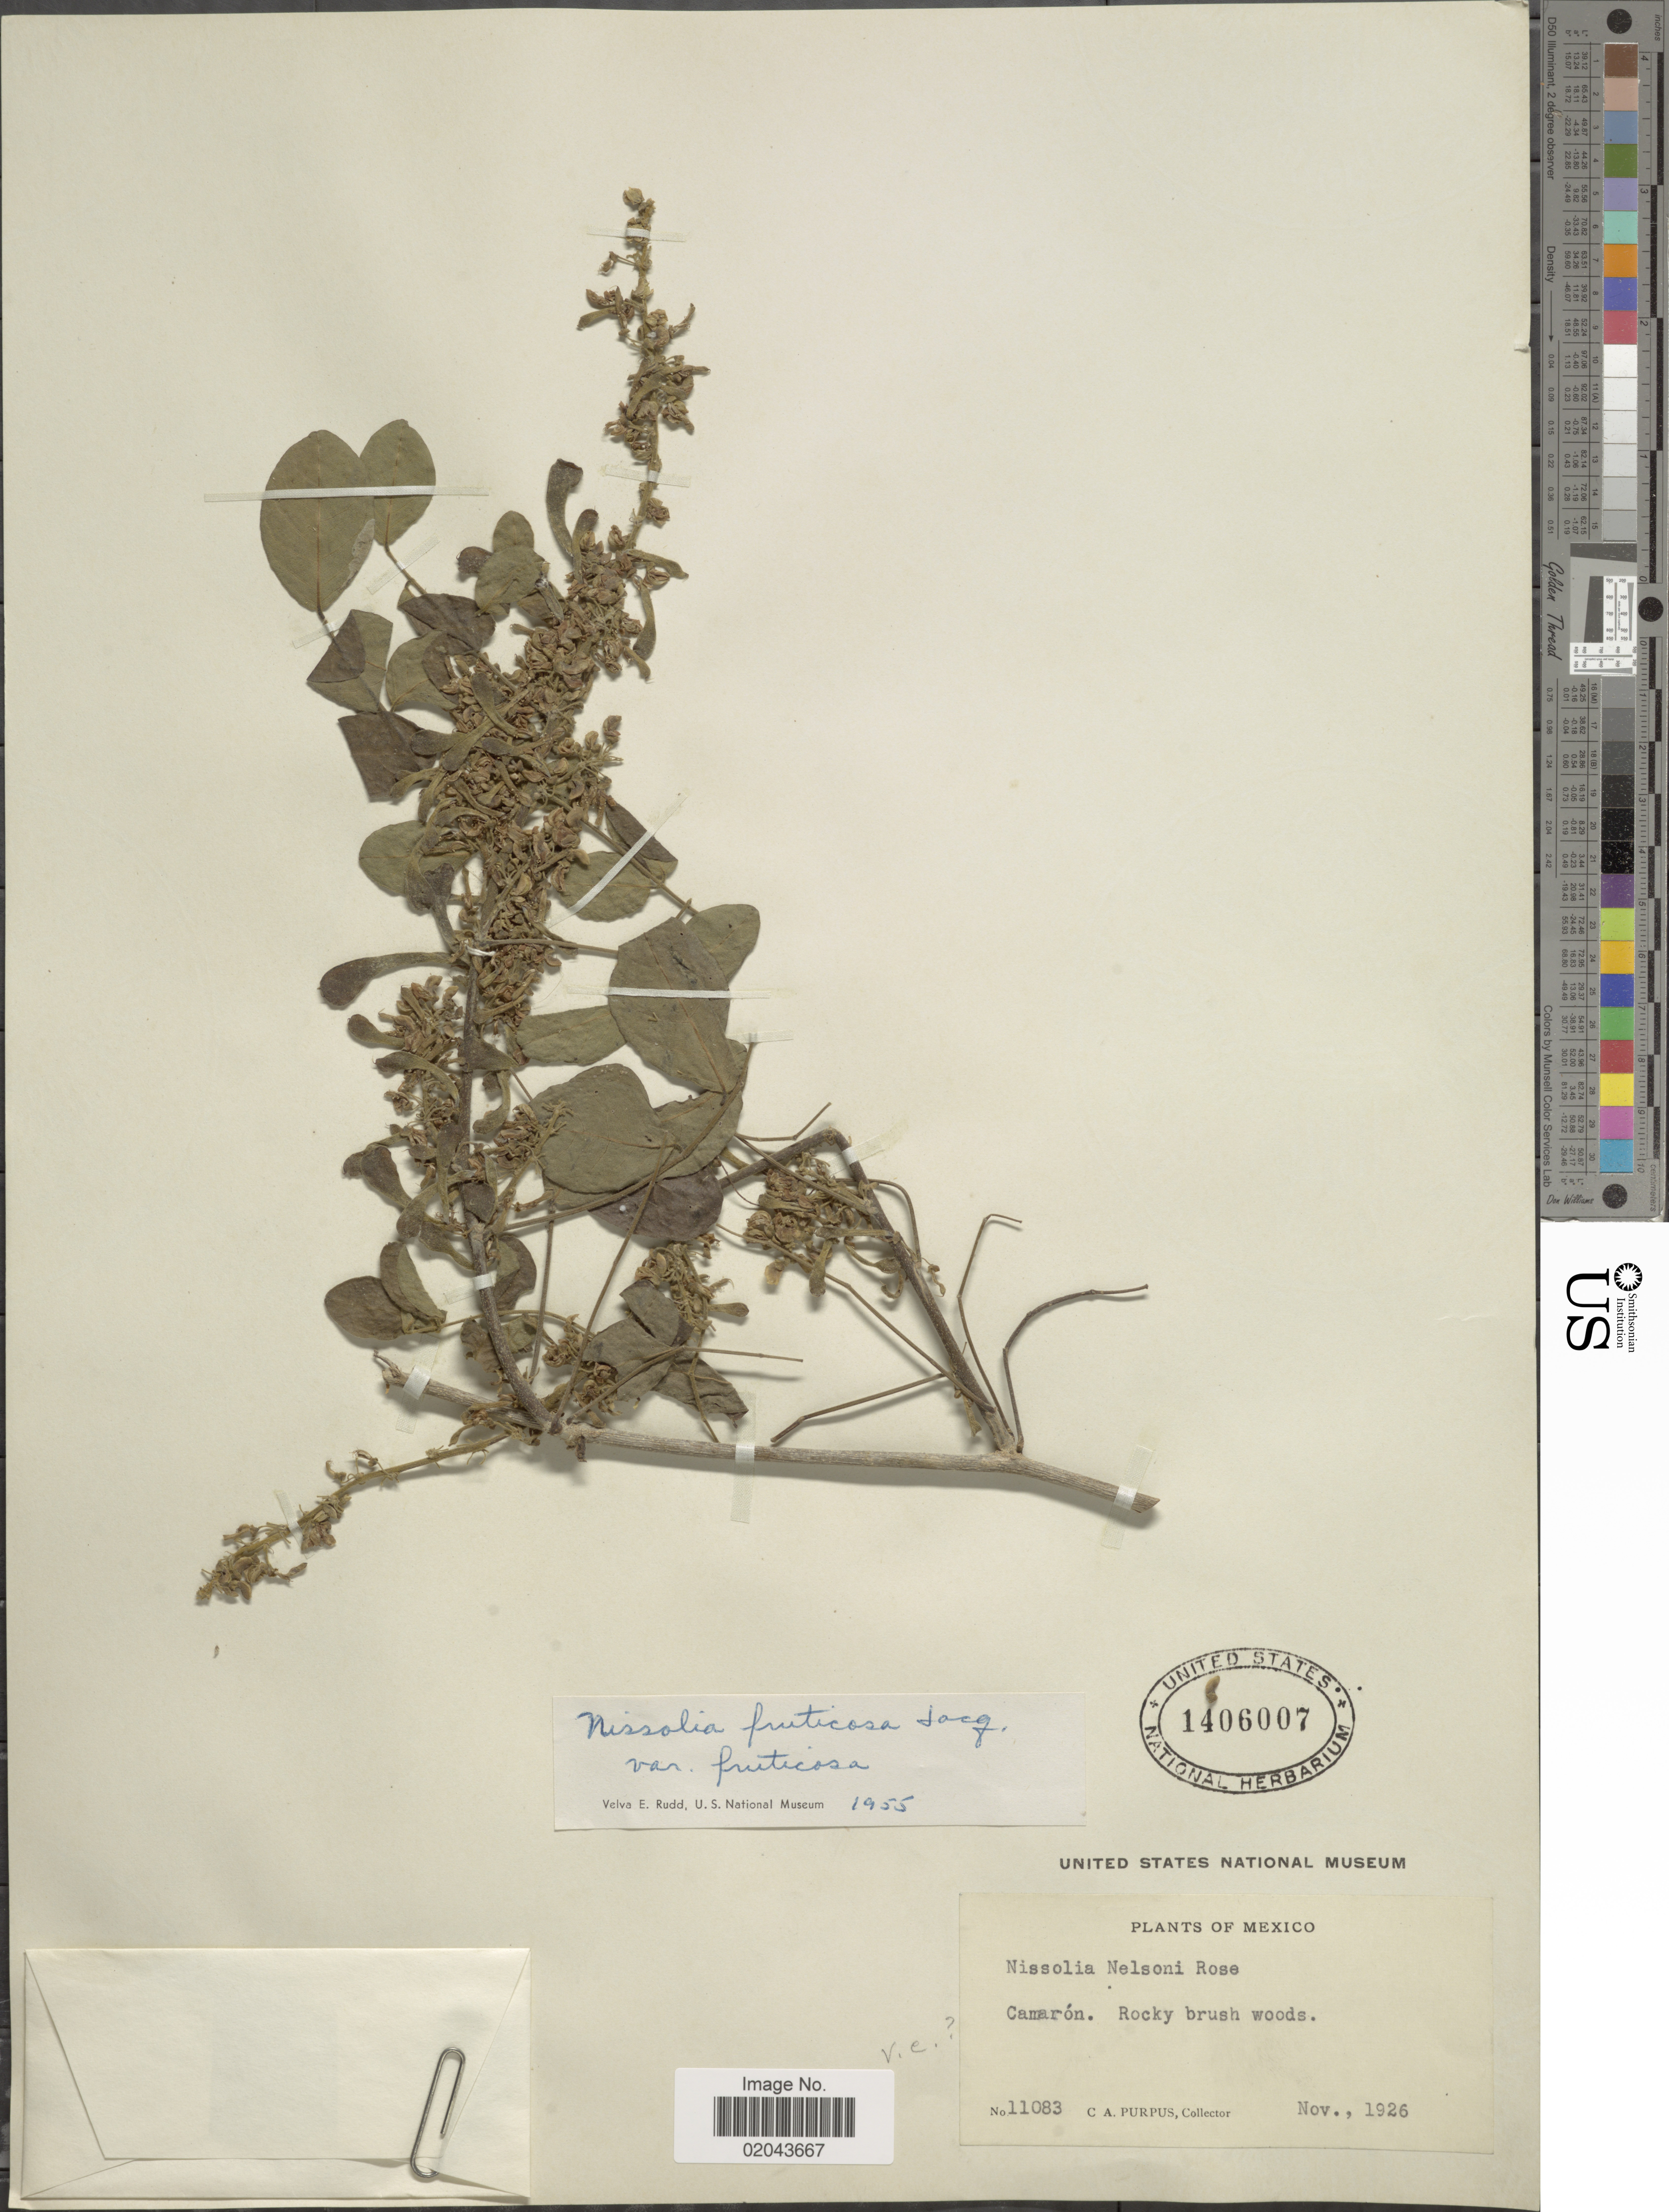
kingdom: Plantae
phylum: Tracheophyta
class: Magnoliopsida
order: Fabales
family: Fabaceae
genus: Nissolia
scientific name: Nissolia fruticosa var. fruticosa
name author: Jacq.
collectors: C. A. Purpus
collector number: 11083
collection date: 1926-11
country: Mexico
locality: Camarón.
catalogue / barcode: US 1406007